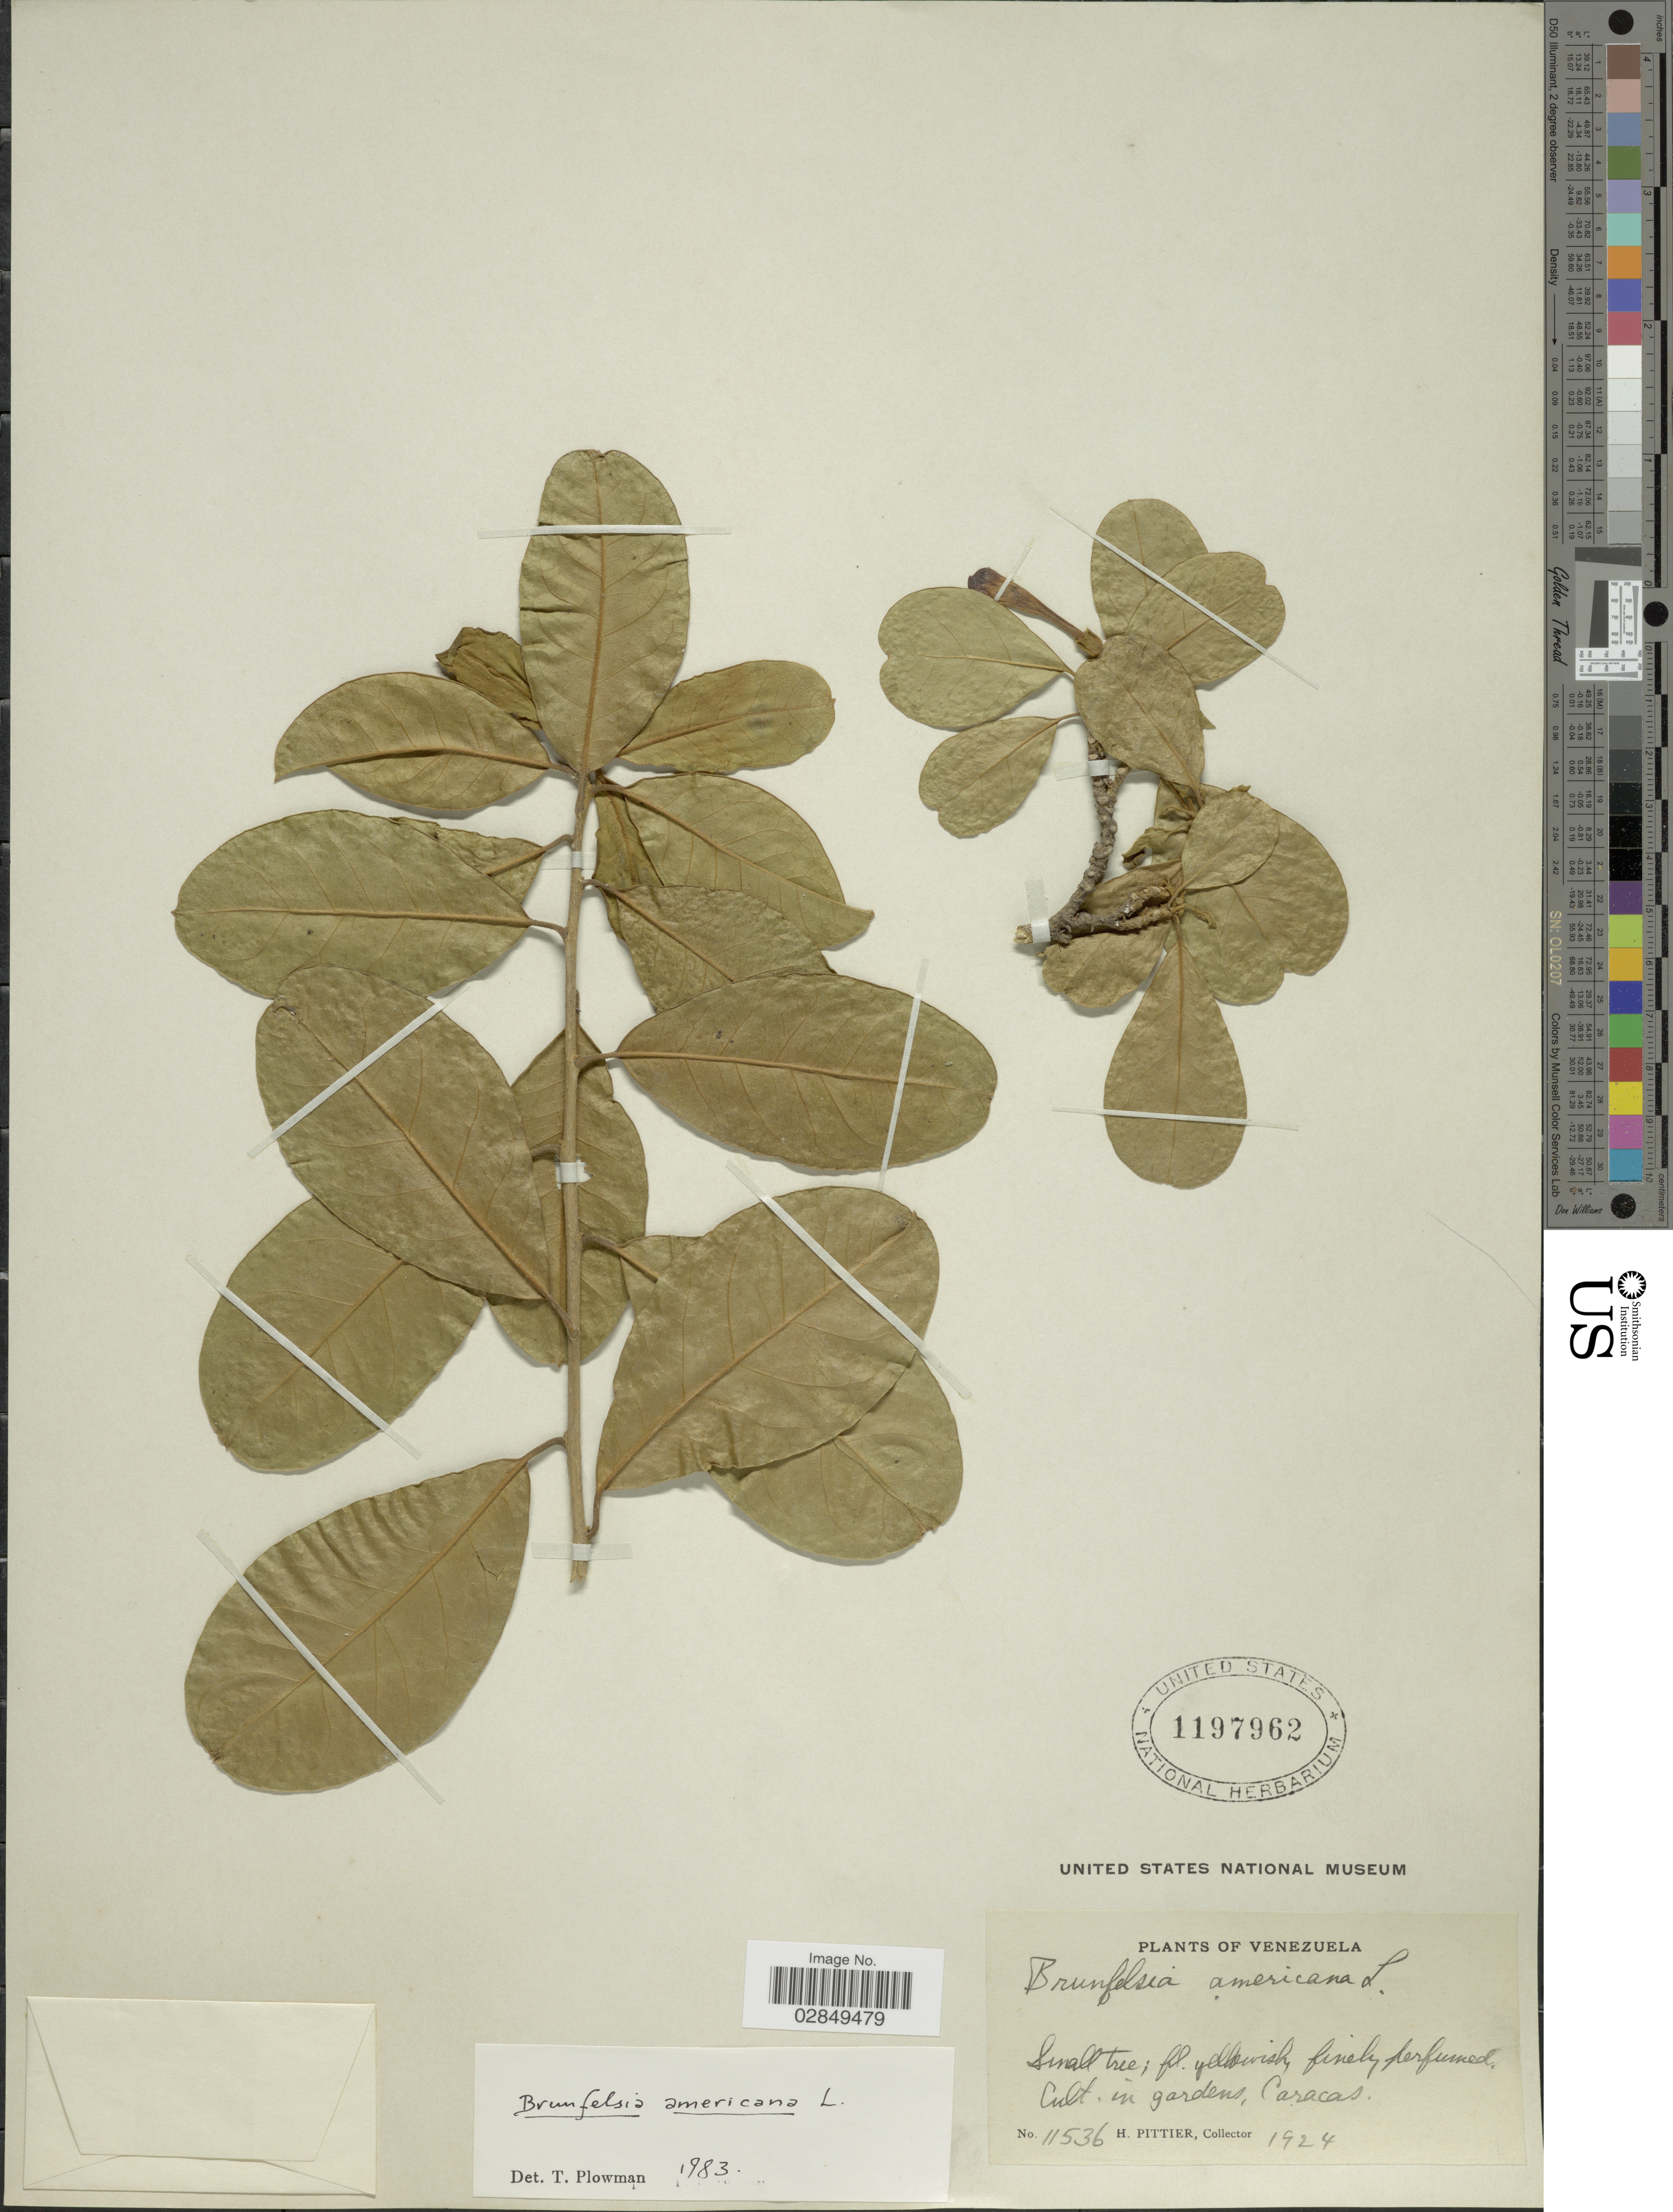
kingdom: Plantae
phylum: Tracheophyta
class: Magnoliopsida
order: Solanales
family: Solanaceae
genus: Brunfelsia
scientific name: Brunfelsia americana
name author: L.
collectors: H. F. Pittier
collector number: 11536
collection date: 1924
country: Venezuela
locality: Cult. in garden, Caracas.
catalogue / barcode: US 1197962